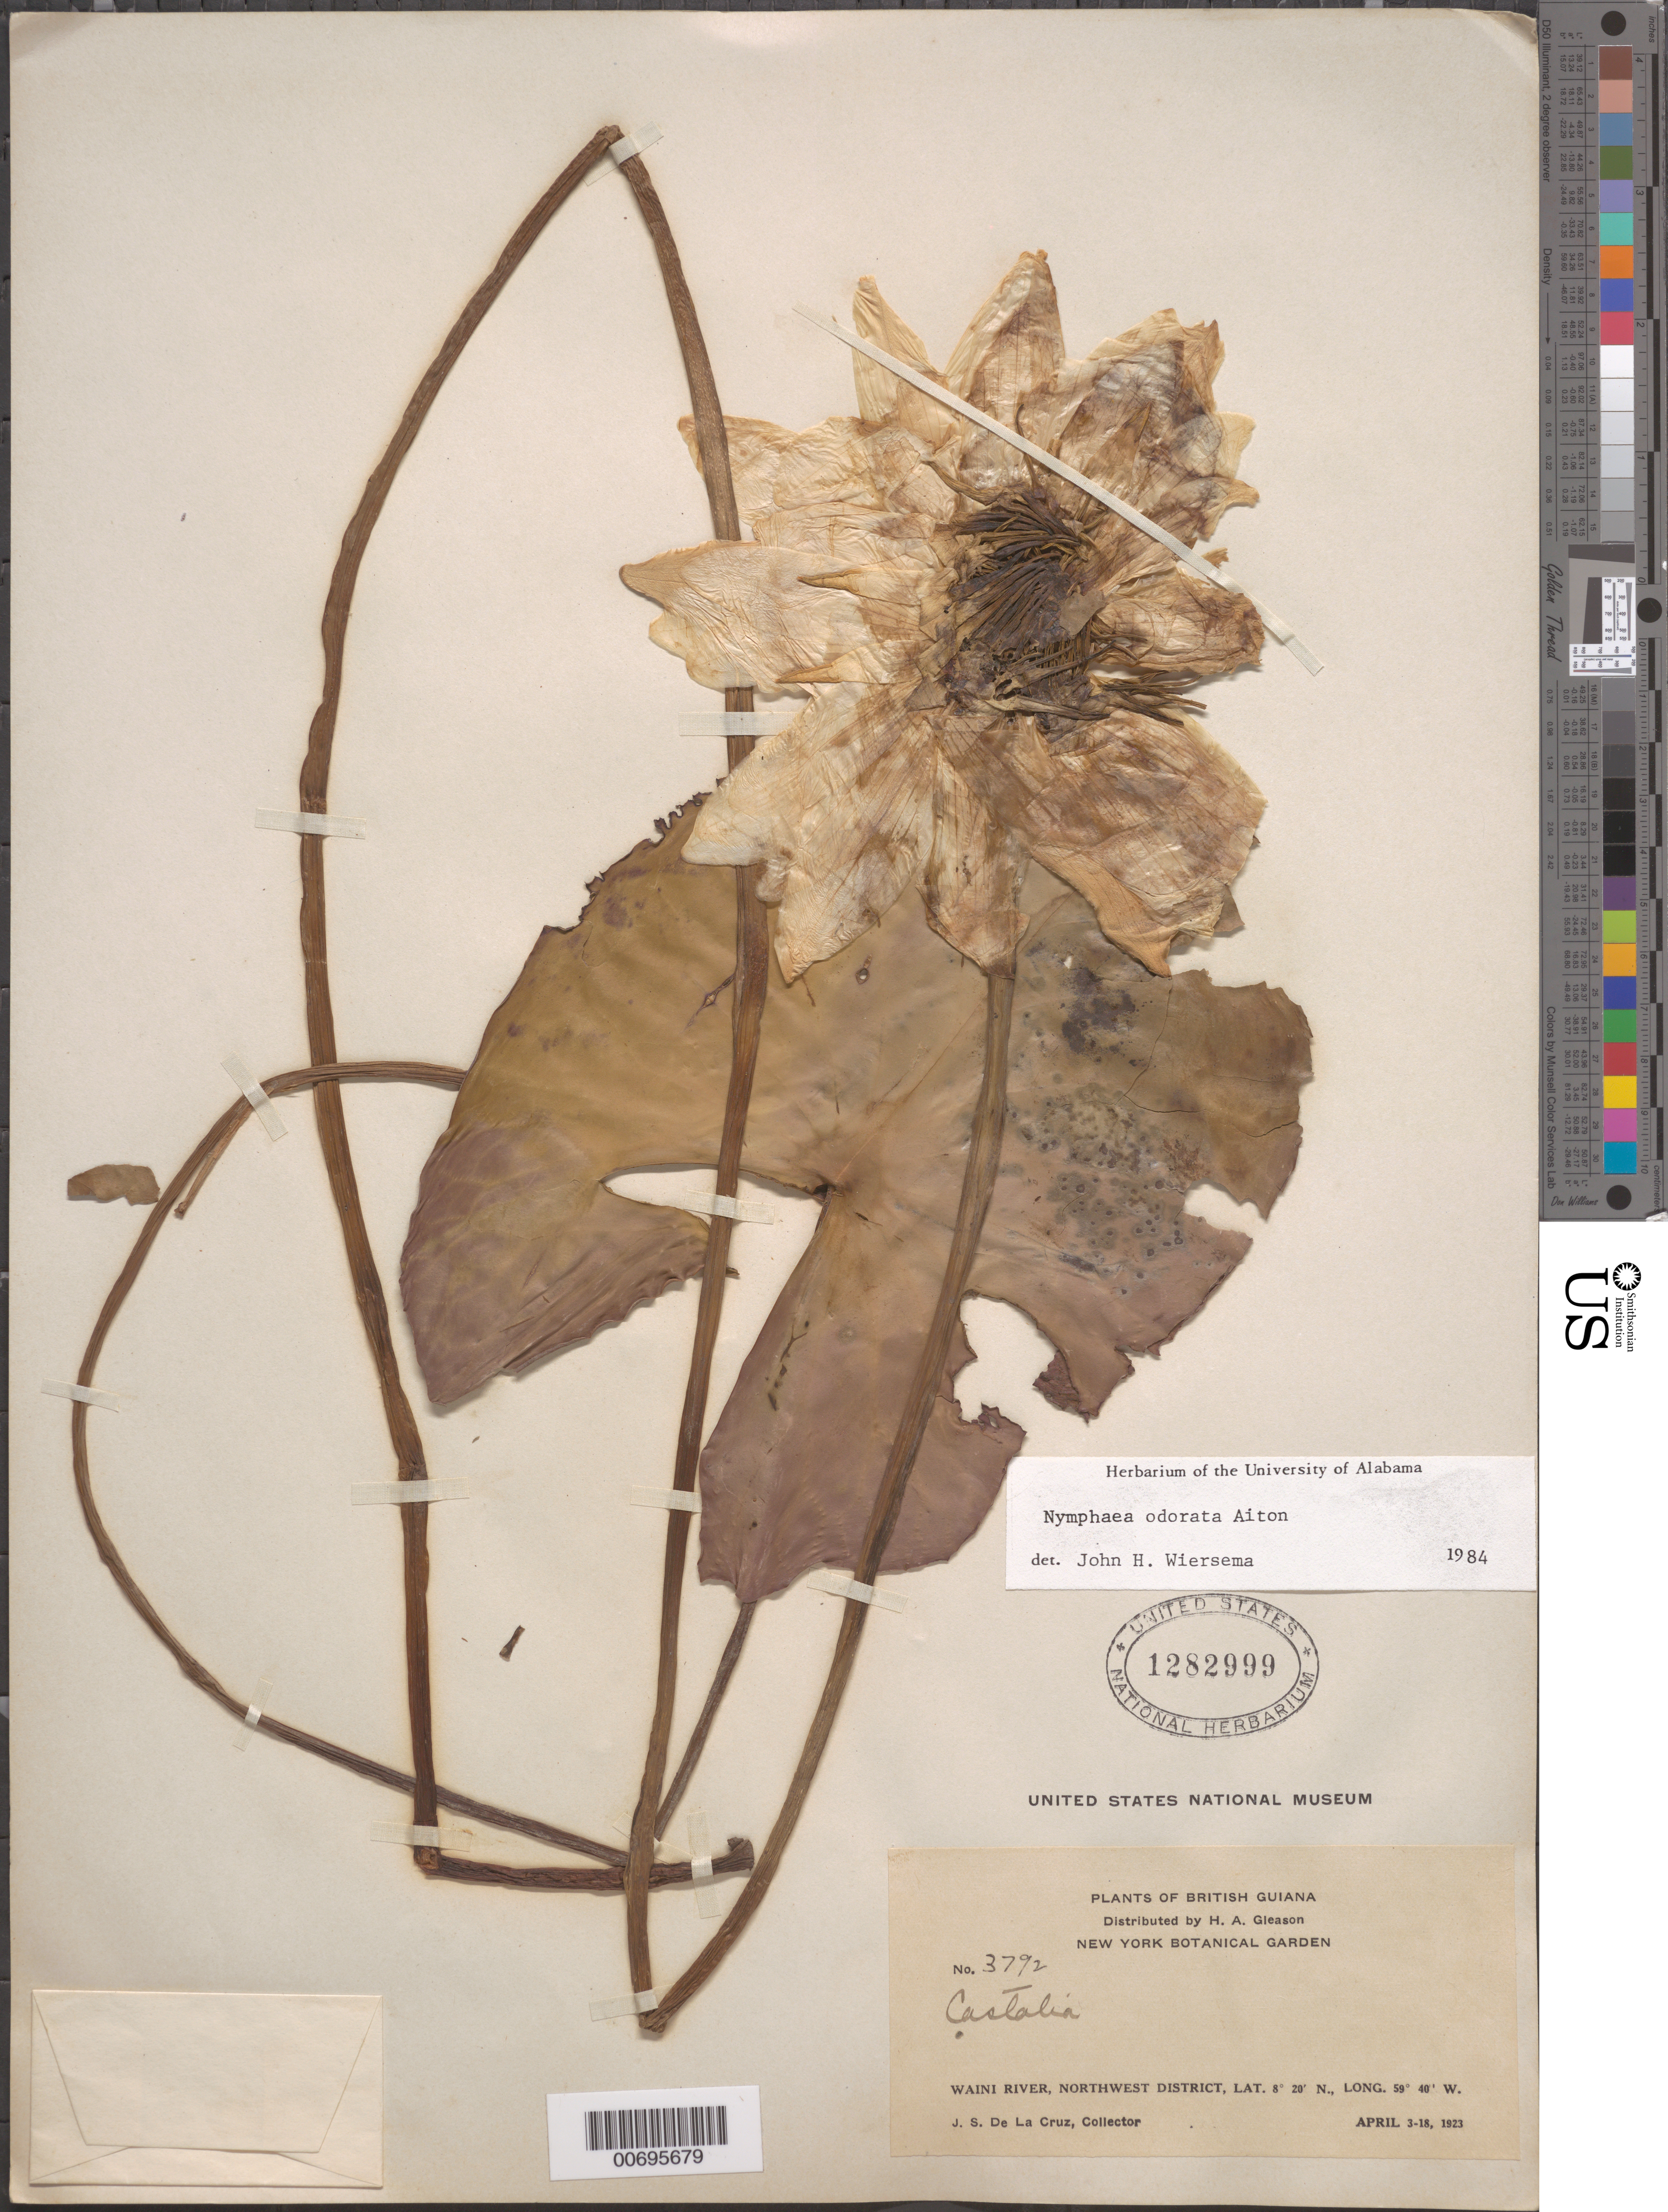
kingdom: Plantae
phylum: Tracheophyta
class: Magnoliopsida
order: Nymphaeales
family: Nymphaeaceae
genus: Nymphaea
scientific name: Nymphaea odorata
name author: Aiton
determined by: Wiersema, John H.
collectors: J. S. de la Cruz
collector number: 3792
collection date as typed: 3-Apr-23 to 18-Apr-23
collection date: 1923-04-03/1923-04-18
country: Guyana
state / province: Barima-Waini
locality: Waini R., NW District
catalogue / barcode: US 1282999